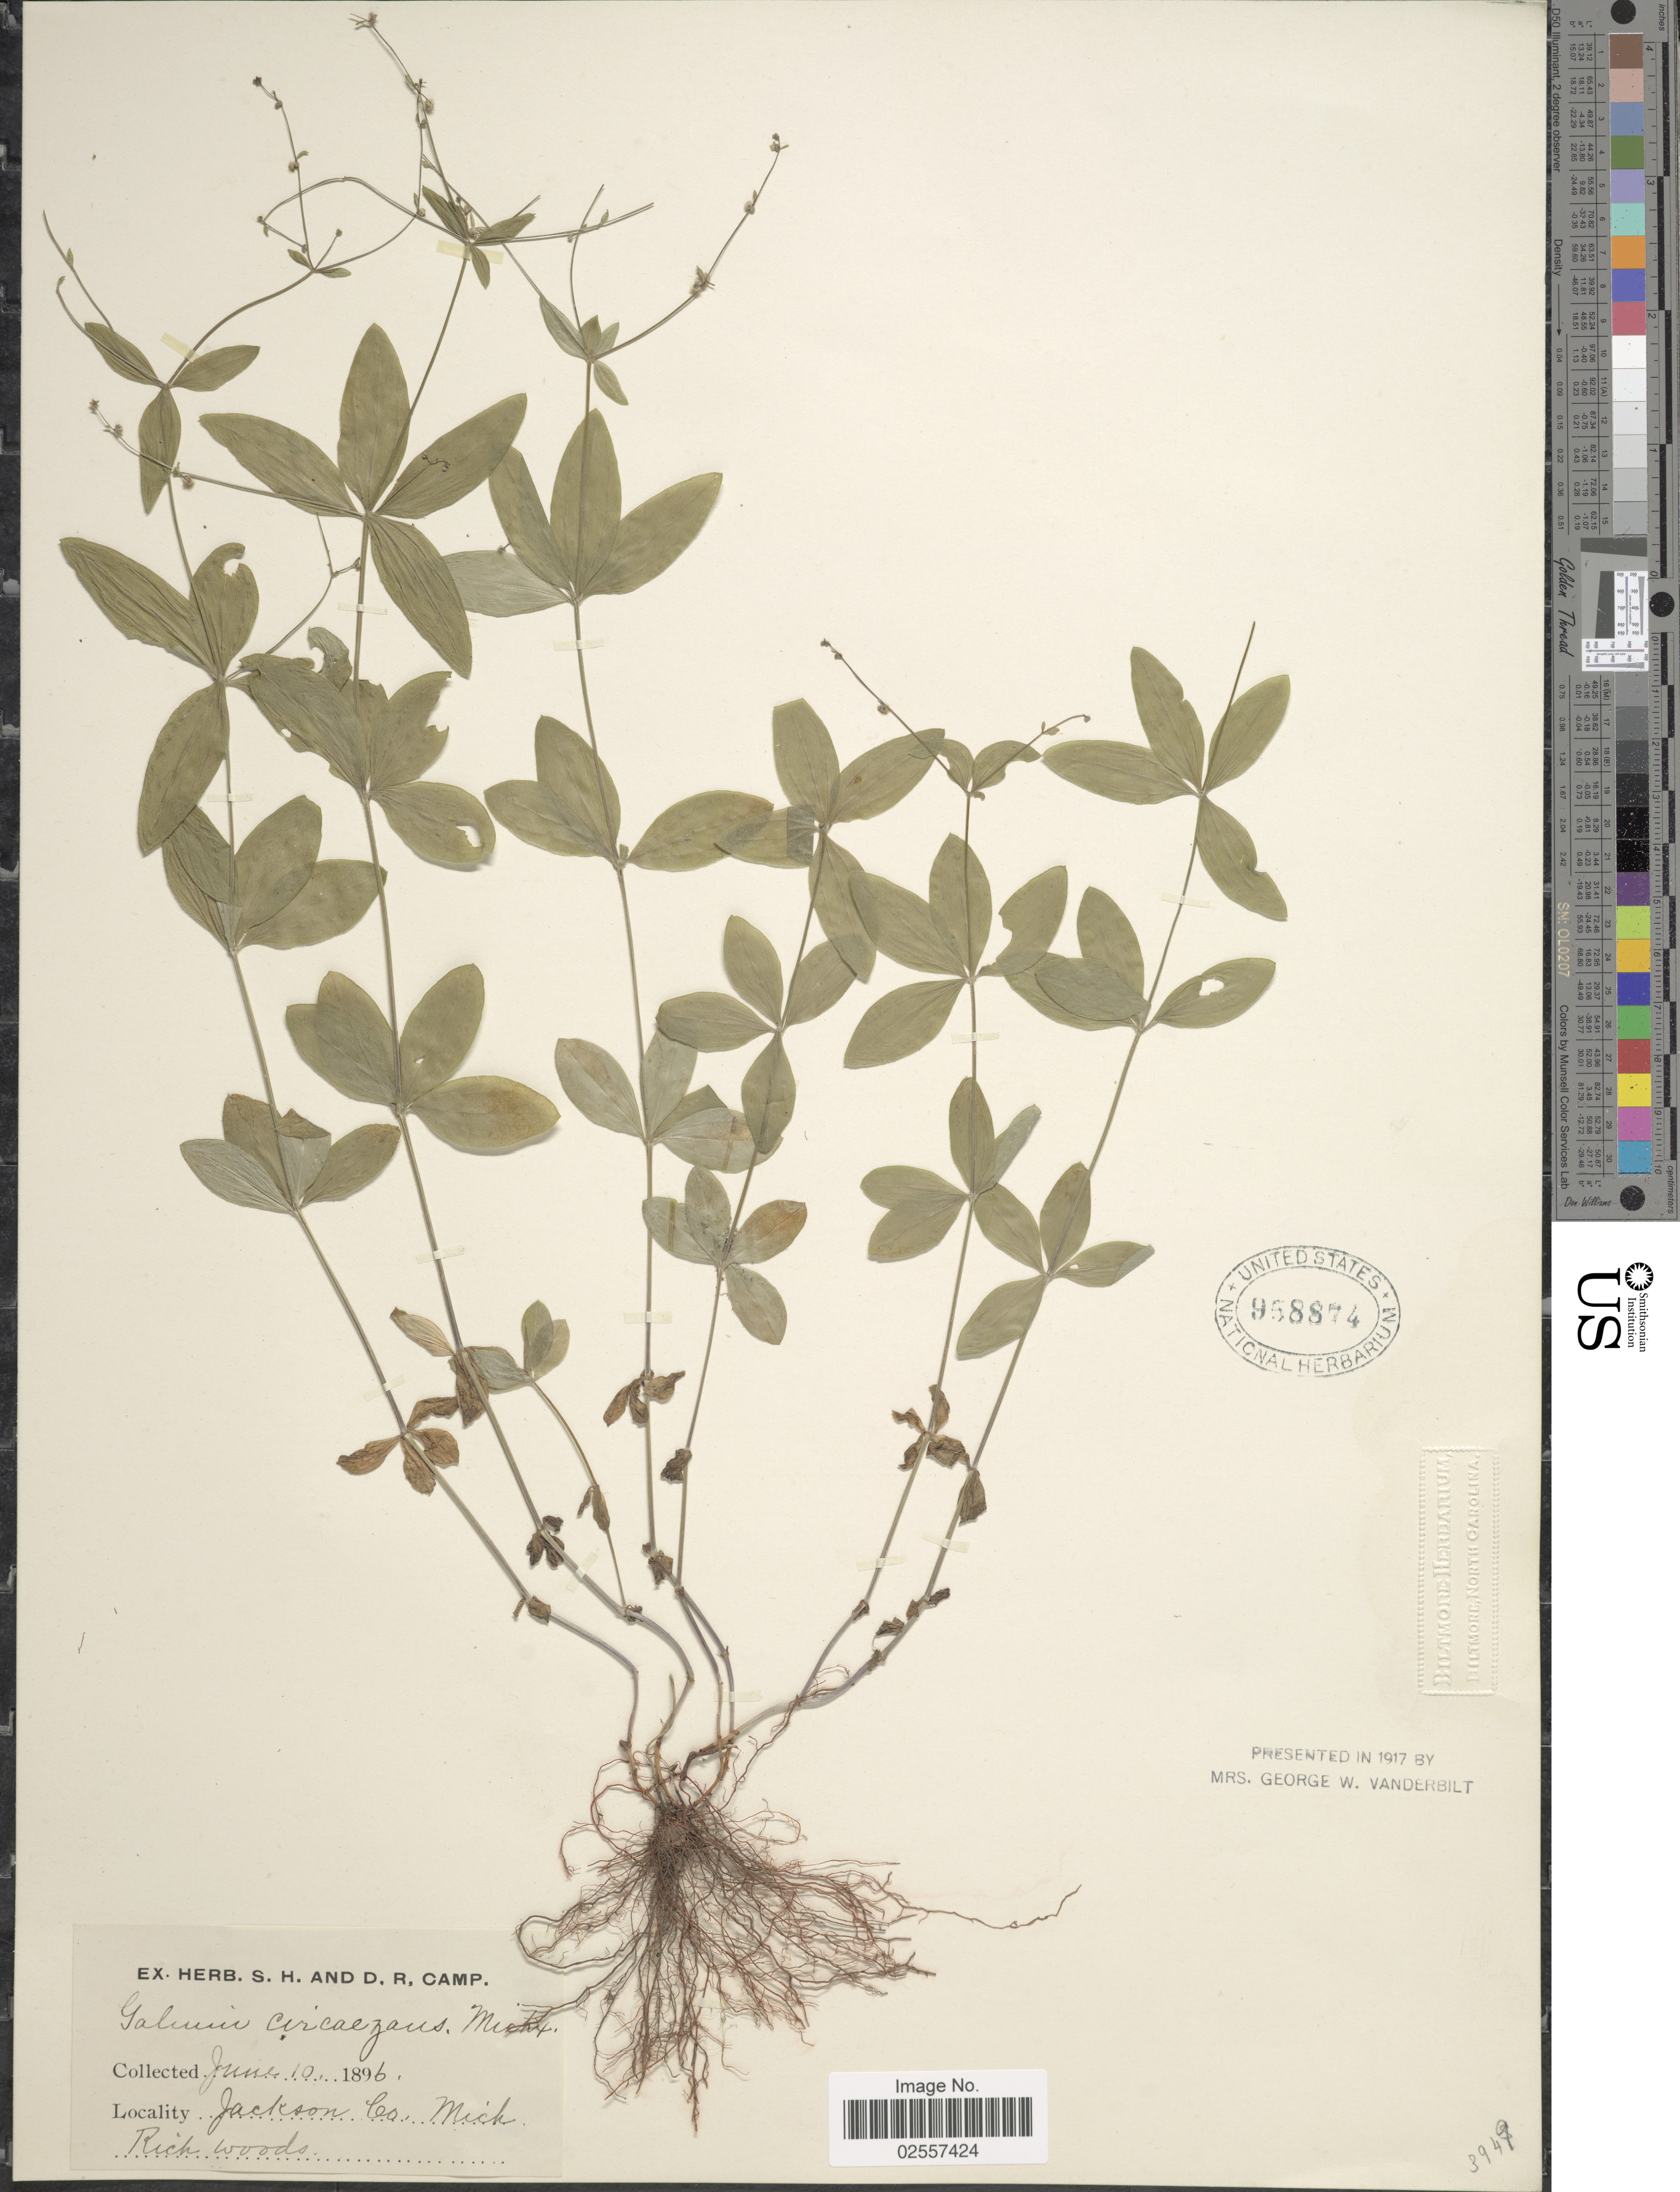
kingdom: Plantae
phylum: Tracheophyta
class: Magnoliopsida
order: Gentianales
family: Rubiaceae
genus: Galium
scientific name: Galium circaezans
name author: Michx.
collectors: ex herb. S. H and D. R. Camp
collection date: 1896-06-10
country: United States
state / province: Michigan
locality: Jackson Co.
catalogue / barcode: US 958874